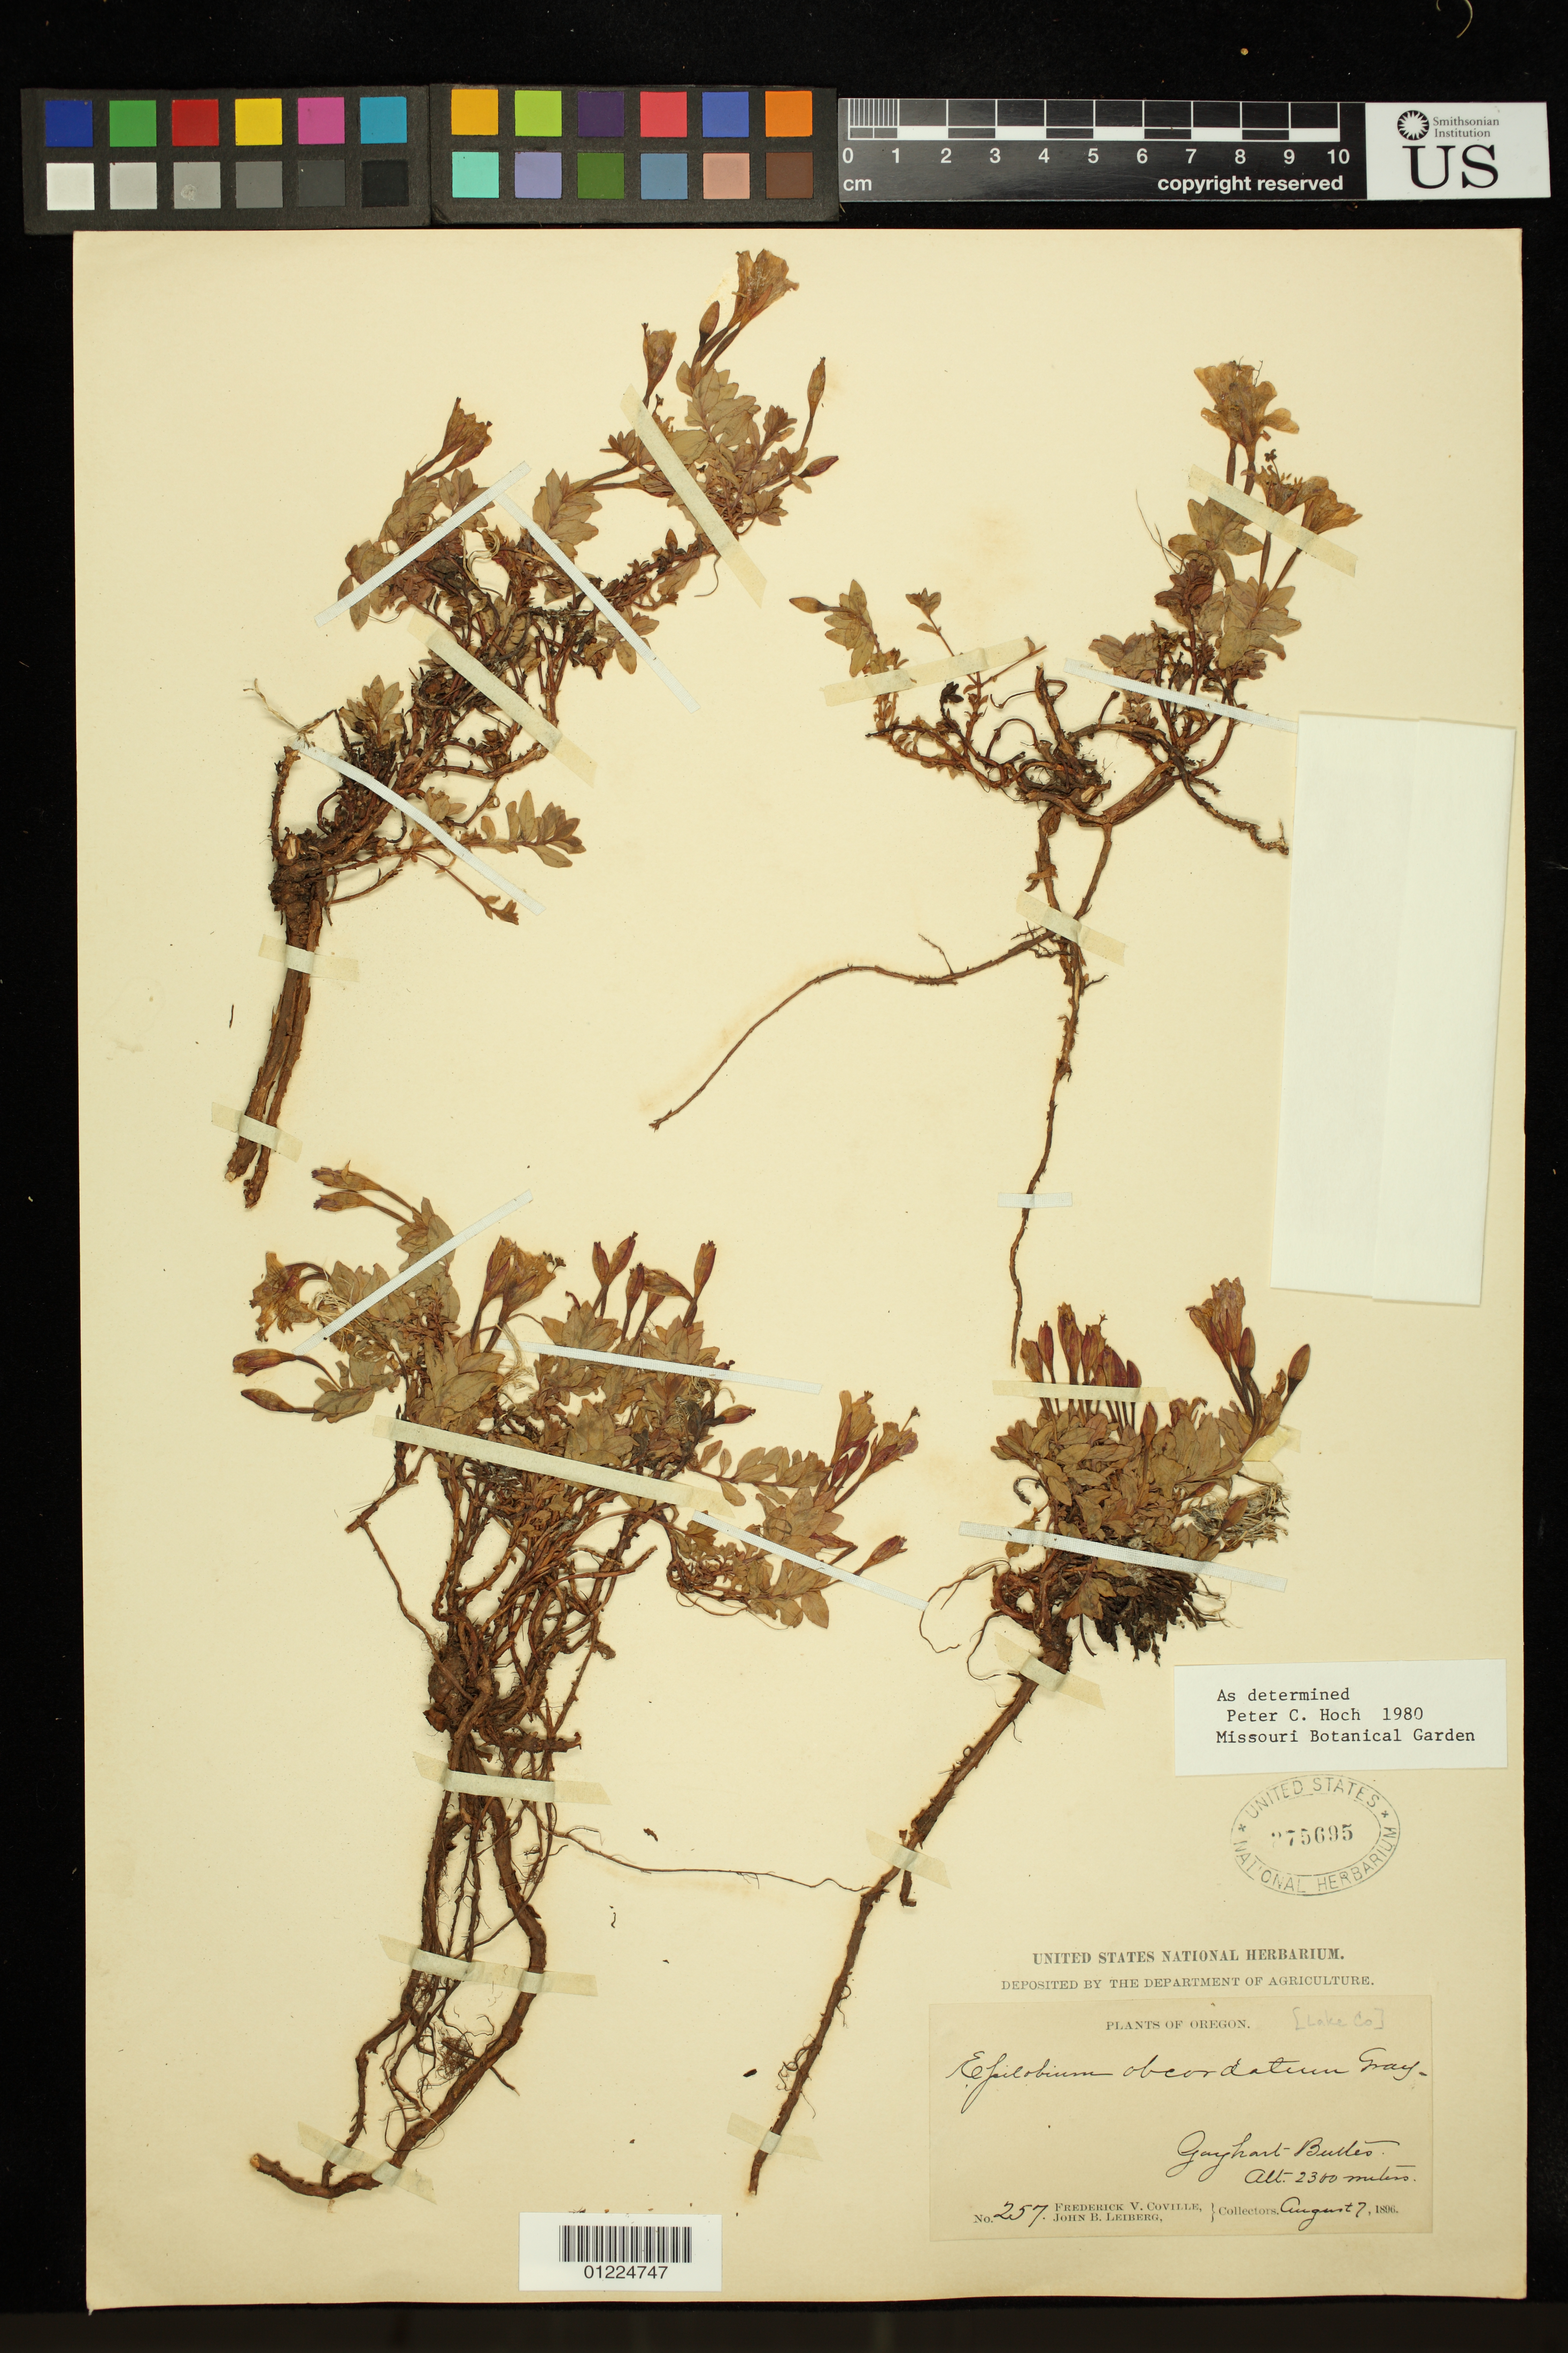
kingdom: Plantae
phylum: Tracheophyta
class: Magnoliopsida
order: Myrtales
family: Onagraceae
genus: Epilobium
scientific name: Epilobium obcordatum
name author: A. Gray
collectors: F. V. Coville & J. Leiberg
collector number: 257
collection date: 1896-08-17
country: United States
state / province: Oregon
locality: Gayhart Buttes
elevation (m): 701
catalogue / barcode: US 275695